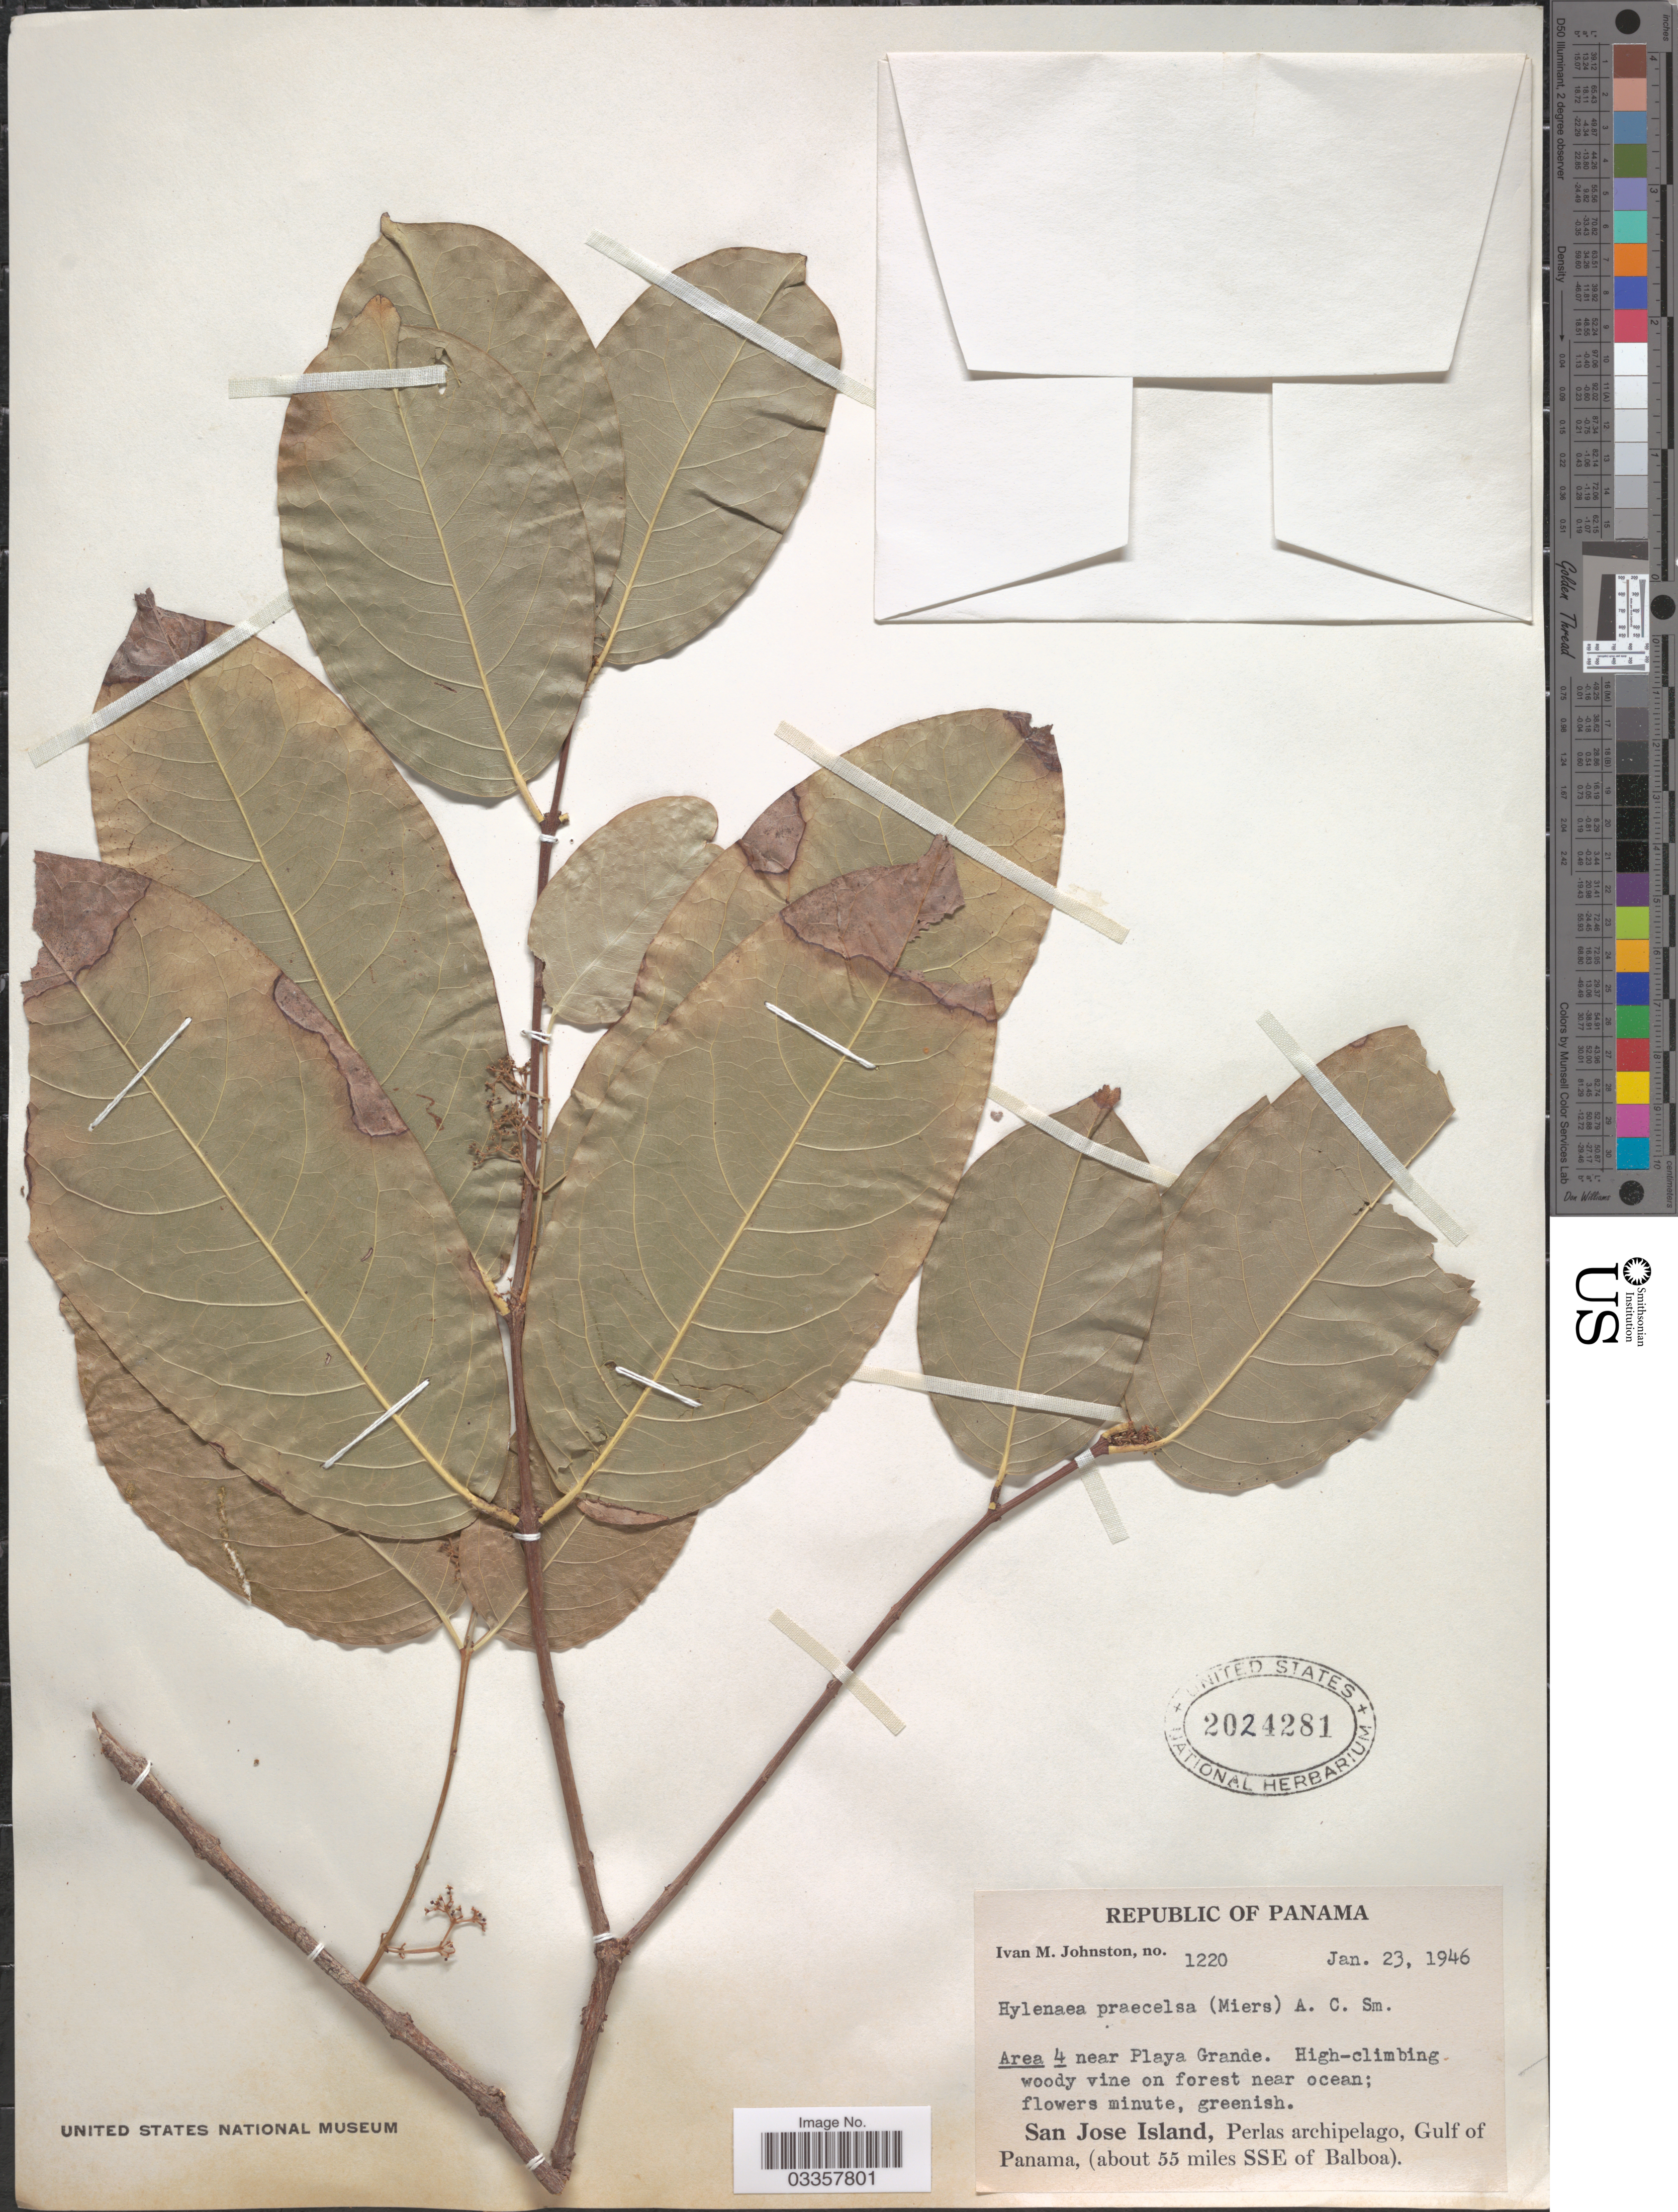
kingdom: Plantae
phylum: Tracheophyta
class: Magnoliopsida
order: Celastrales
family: Celastraceae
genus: Hylenaea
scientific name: Hylenaea praecelsa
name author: (Miers) A.C. Sm.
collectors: I.M. Johnston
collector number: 1220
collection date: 1946-01-23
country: Panama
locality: Area 4 near Playa Grande. San Jose Island, Perlas archipelago, Gulf of Panama, (about 55 miles SSE of Balboa).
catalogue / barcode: US 2024281